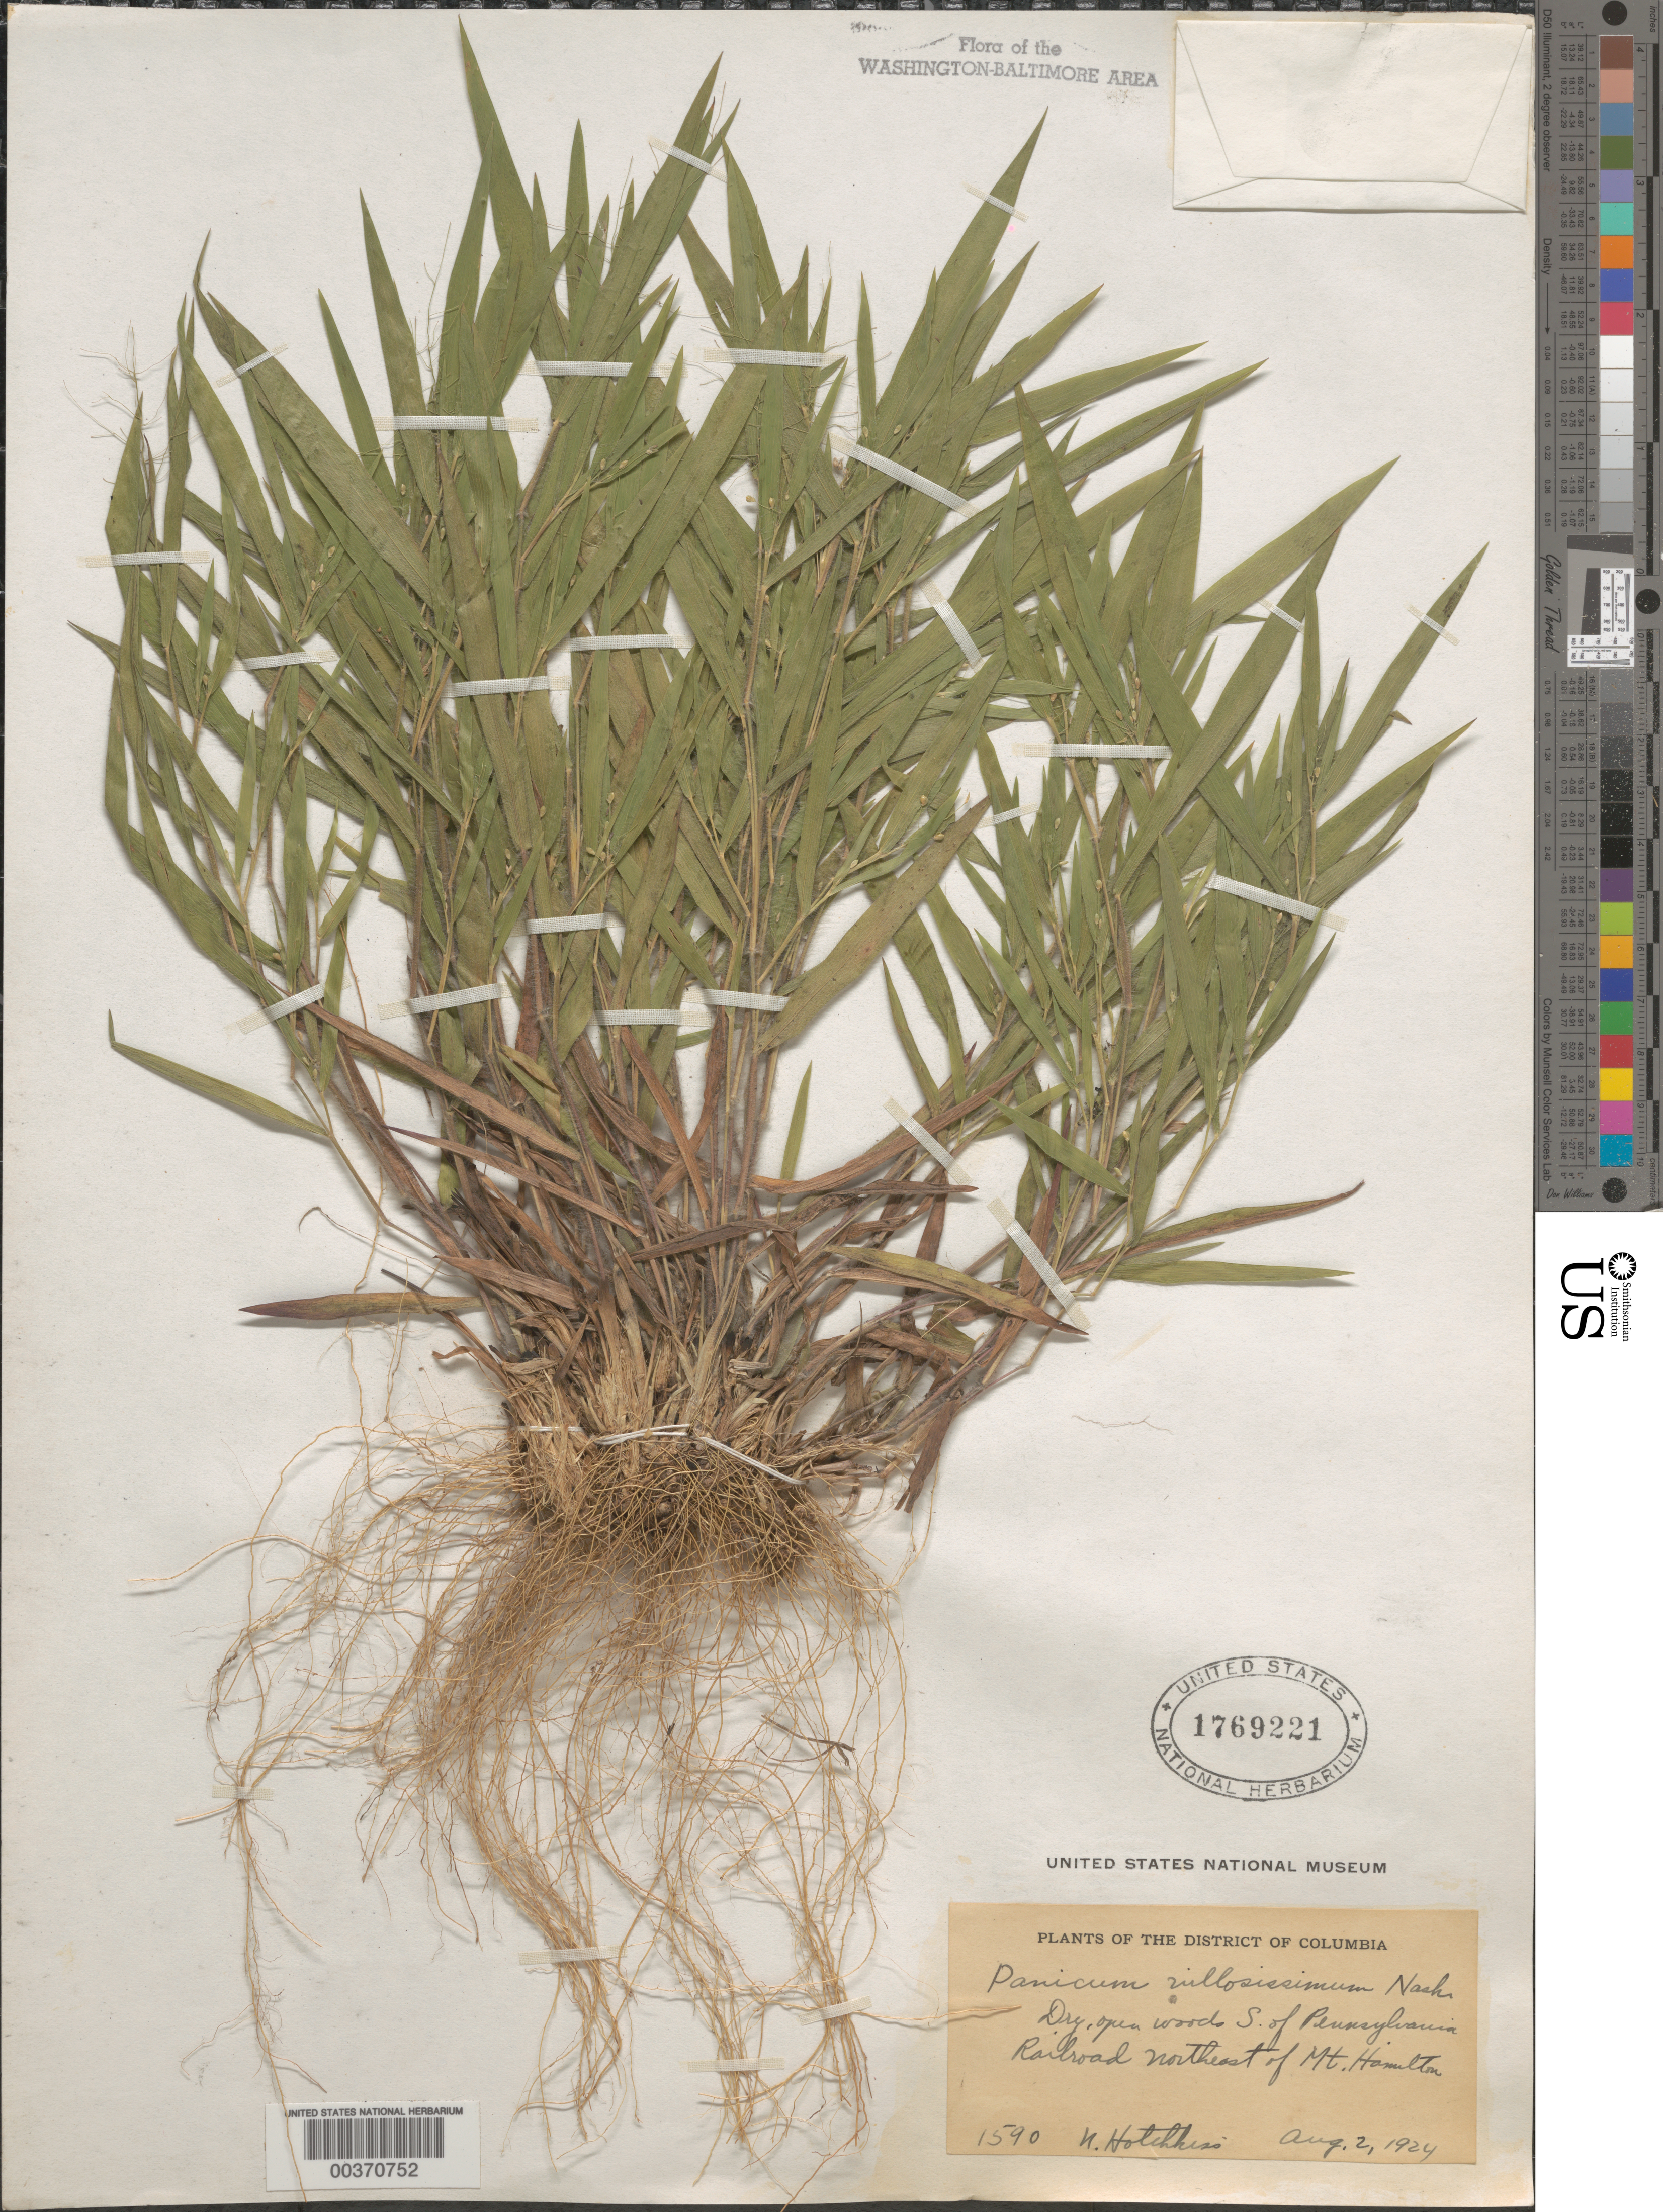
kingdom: Plantae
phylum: Tracheophyta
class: Liliopsida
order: Poales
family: Poaceae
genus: Dichanthelium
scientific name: Dichanthelium ovale subsp. villosissimum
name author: (Nash) Freckmann & Lelong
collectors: N. Hotchkiss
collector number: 1590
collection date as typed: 02 Aug 1924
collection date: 1924-08-02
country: United States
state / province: District of Columbia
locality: South of Penn. railroad, northeast of Mount Hamilton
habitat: Dry open woods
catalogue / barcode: US 1769221